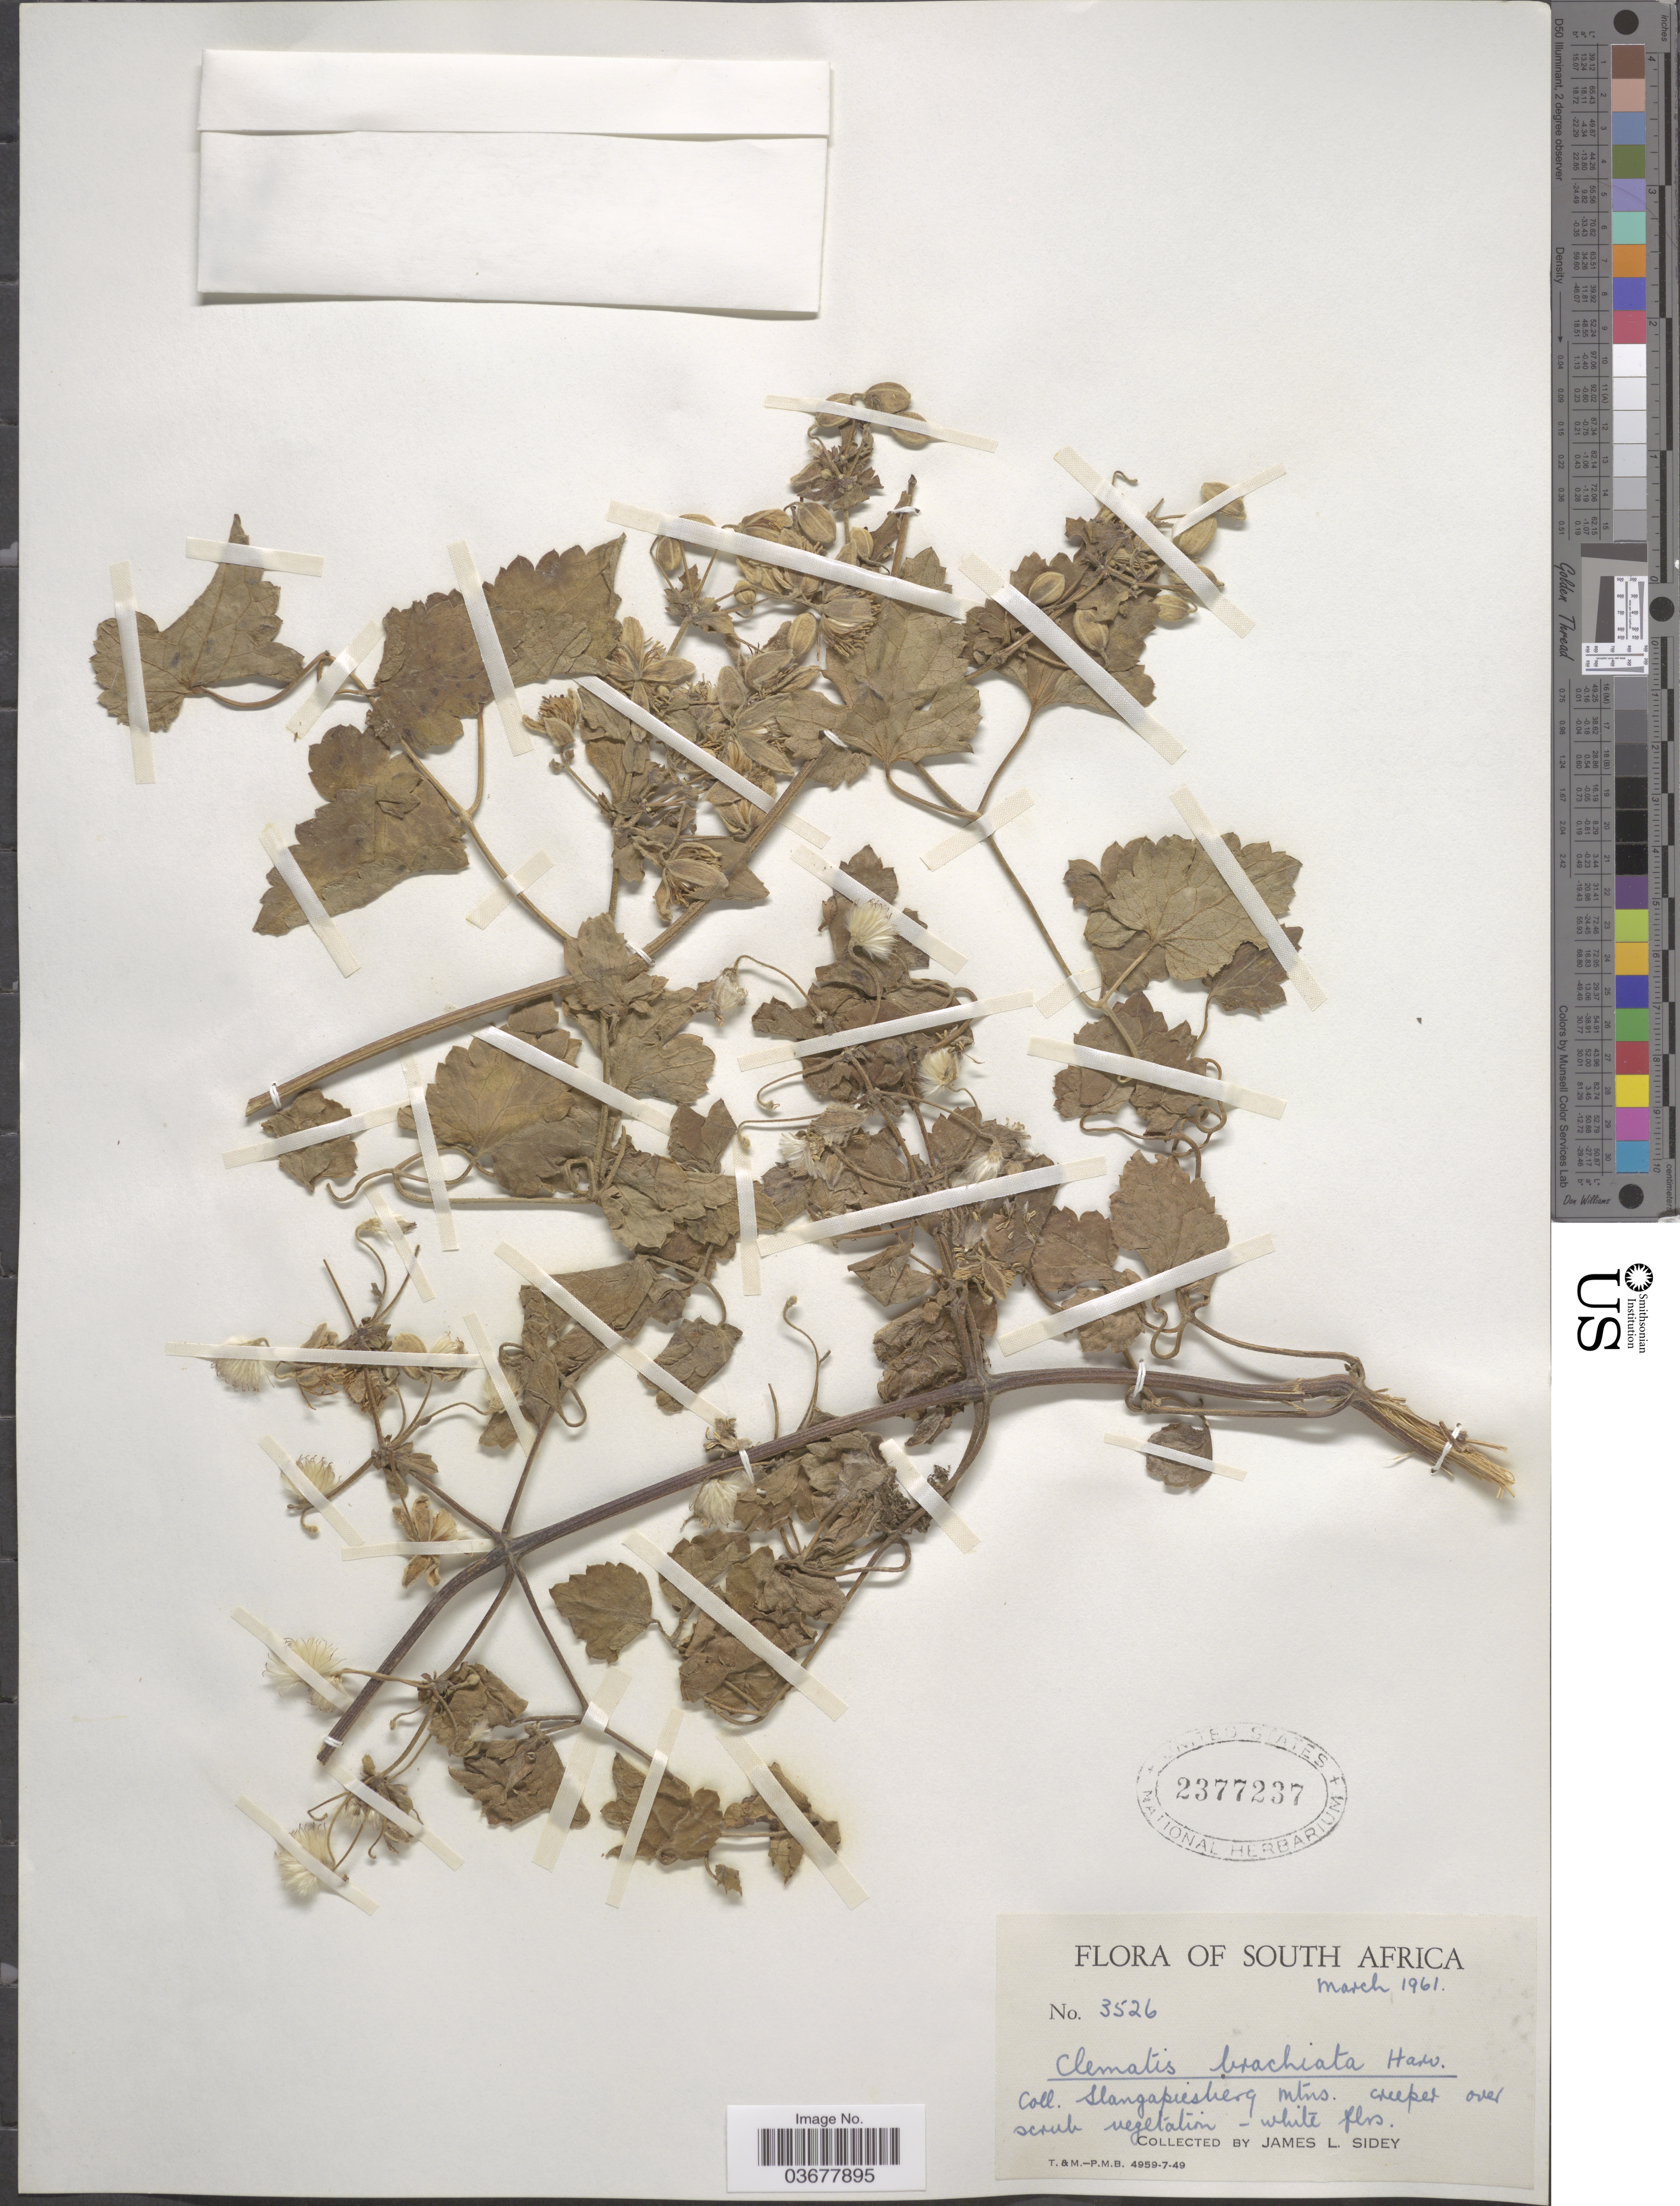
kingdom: Plantae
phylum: Tracheophyta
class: Magnoliopsida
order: Ranunculales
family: Ranunculaceae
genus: Clematis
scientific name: Clematis brachiata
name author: Thunb.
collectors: J. L. Sidey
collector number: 3526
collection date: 1961-03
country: South Africa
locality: Slangapiesberg mtns.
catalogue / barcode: US 2377237